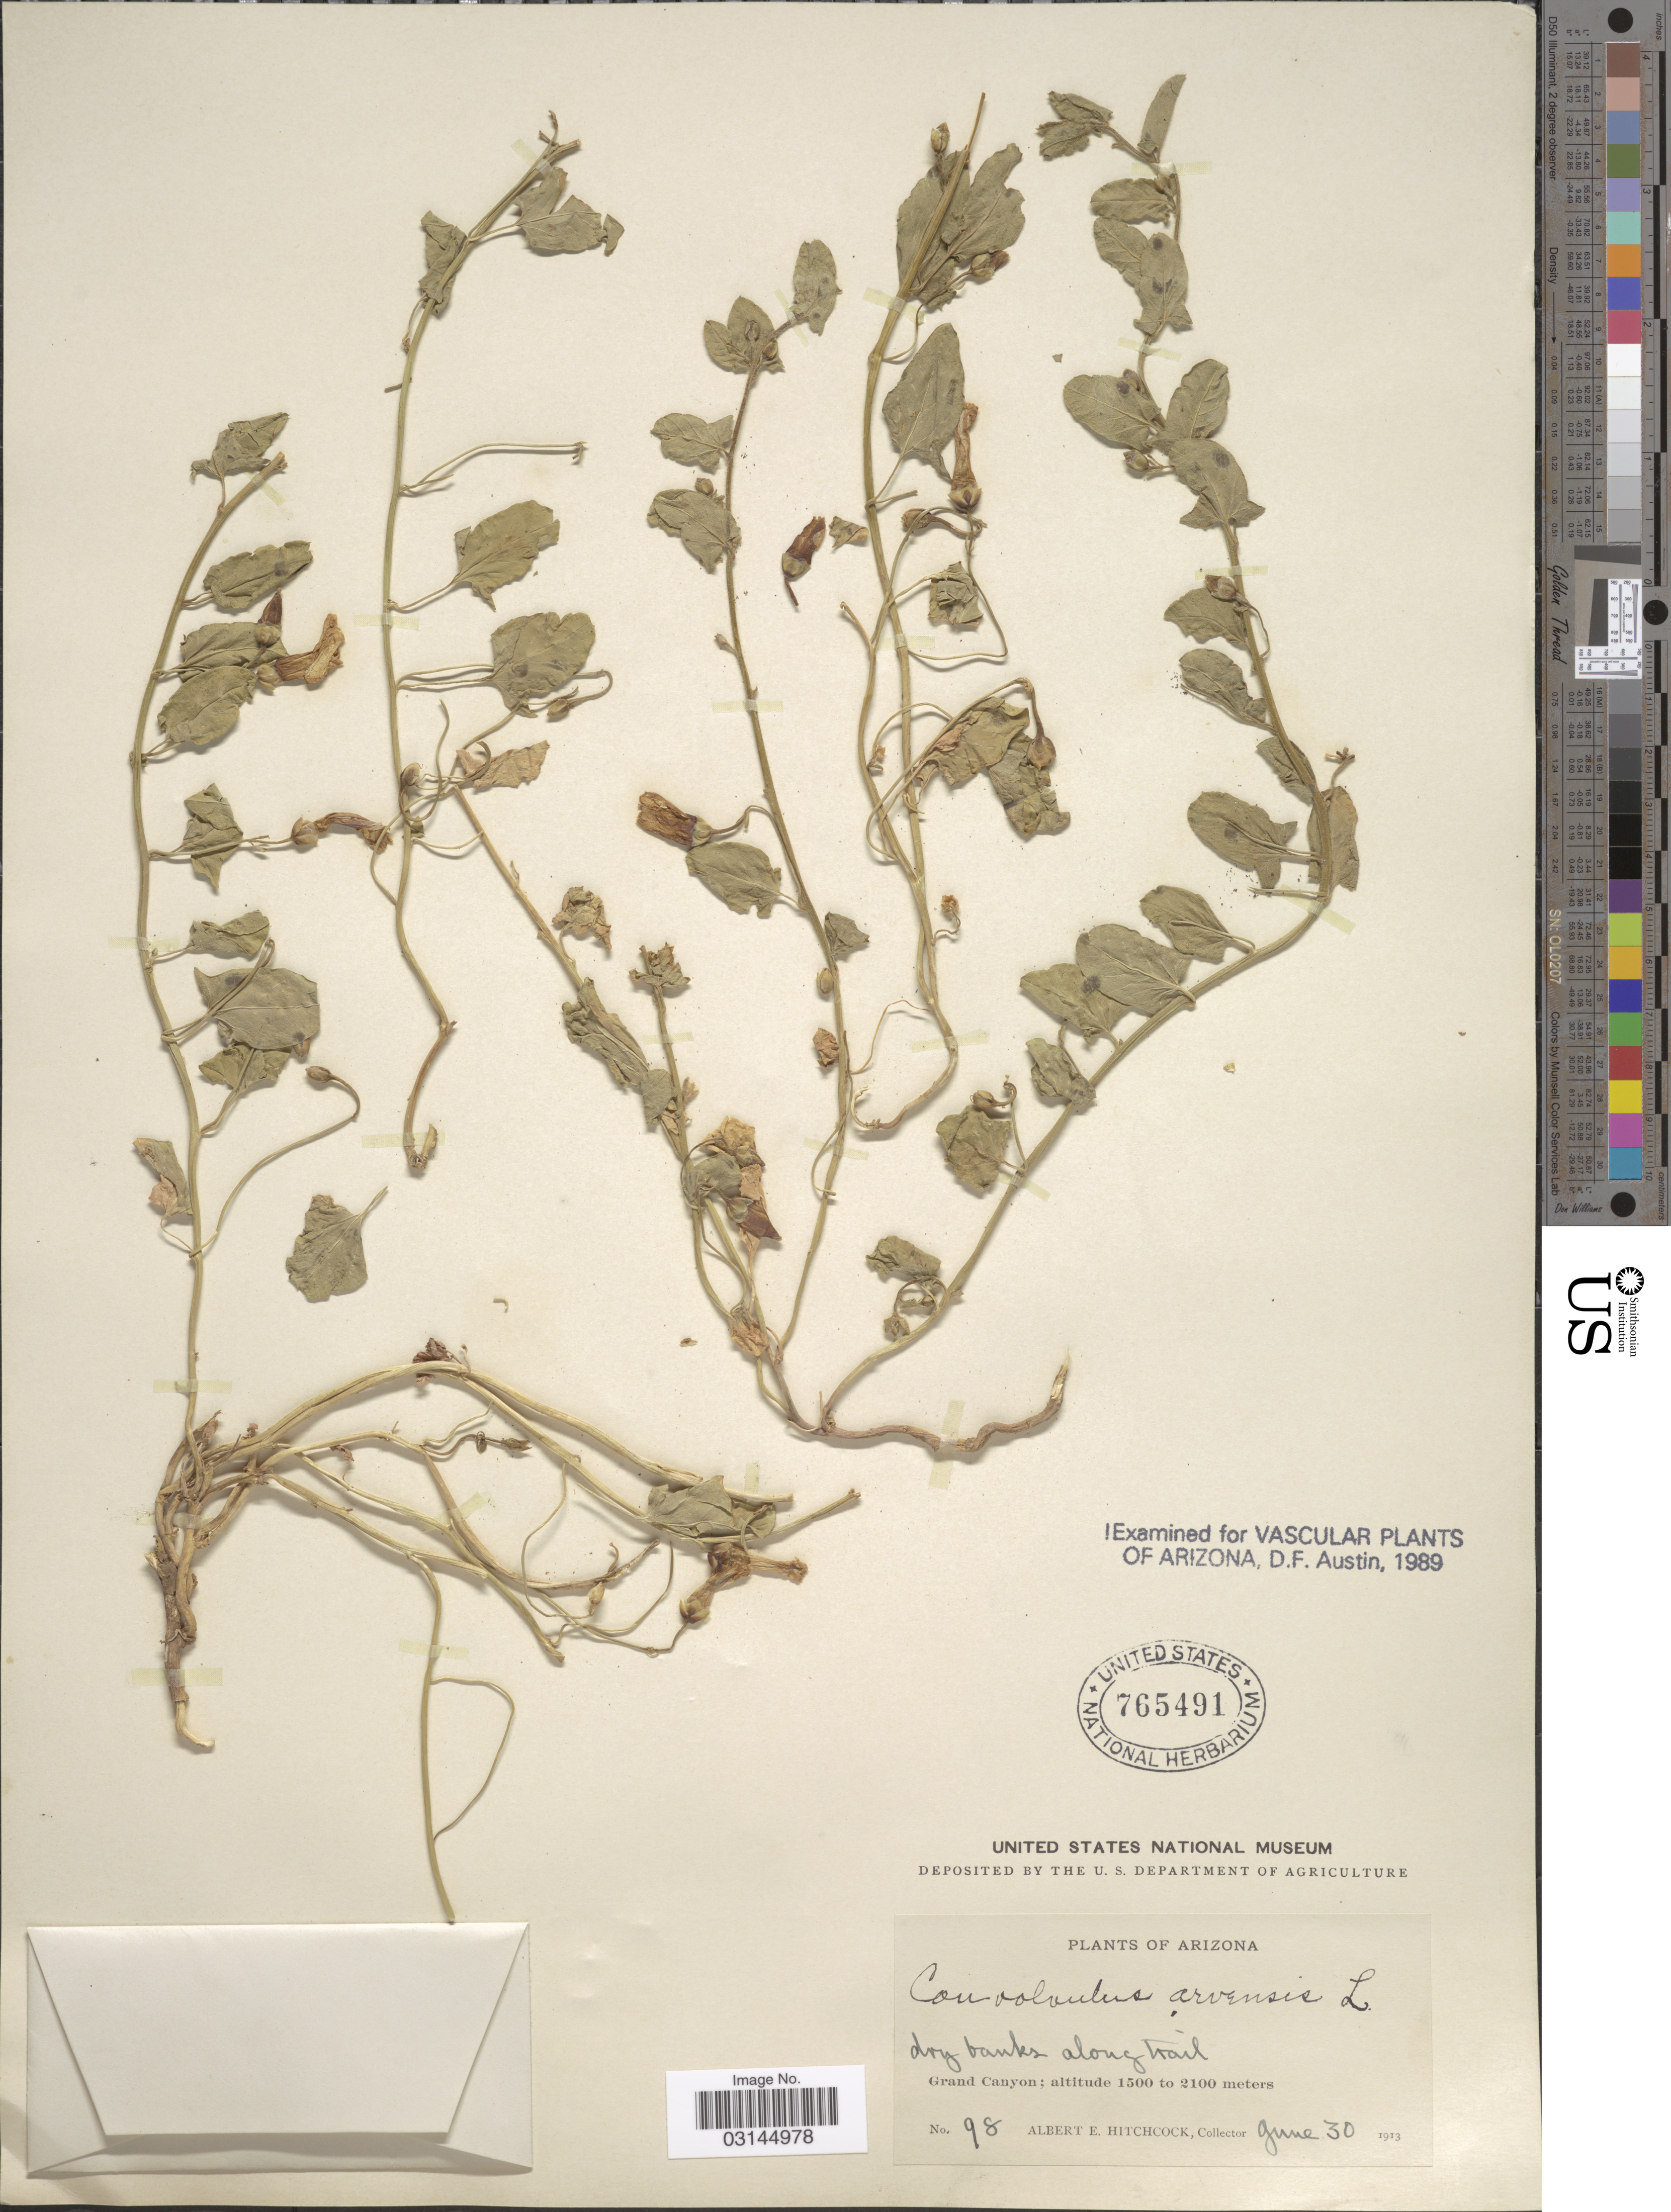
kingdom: Plantae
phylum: Tracheophyta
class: Magnoliopsida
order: Solanales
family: Convolvulaceae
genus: Convolvulus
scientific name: Convolvulus arvensis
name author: L.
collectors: A. Hitchcock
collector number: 98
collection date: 1913-06-30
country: United States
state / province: Arizona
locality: Grand Canyon.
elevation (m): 1500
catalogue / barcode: US 765491